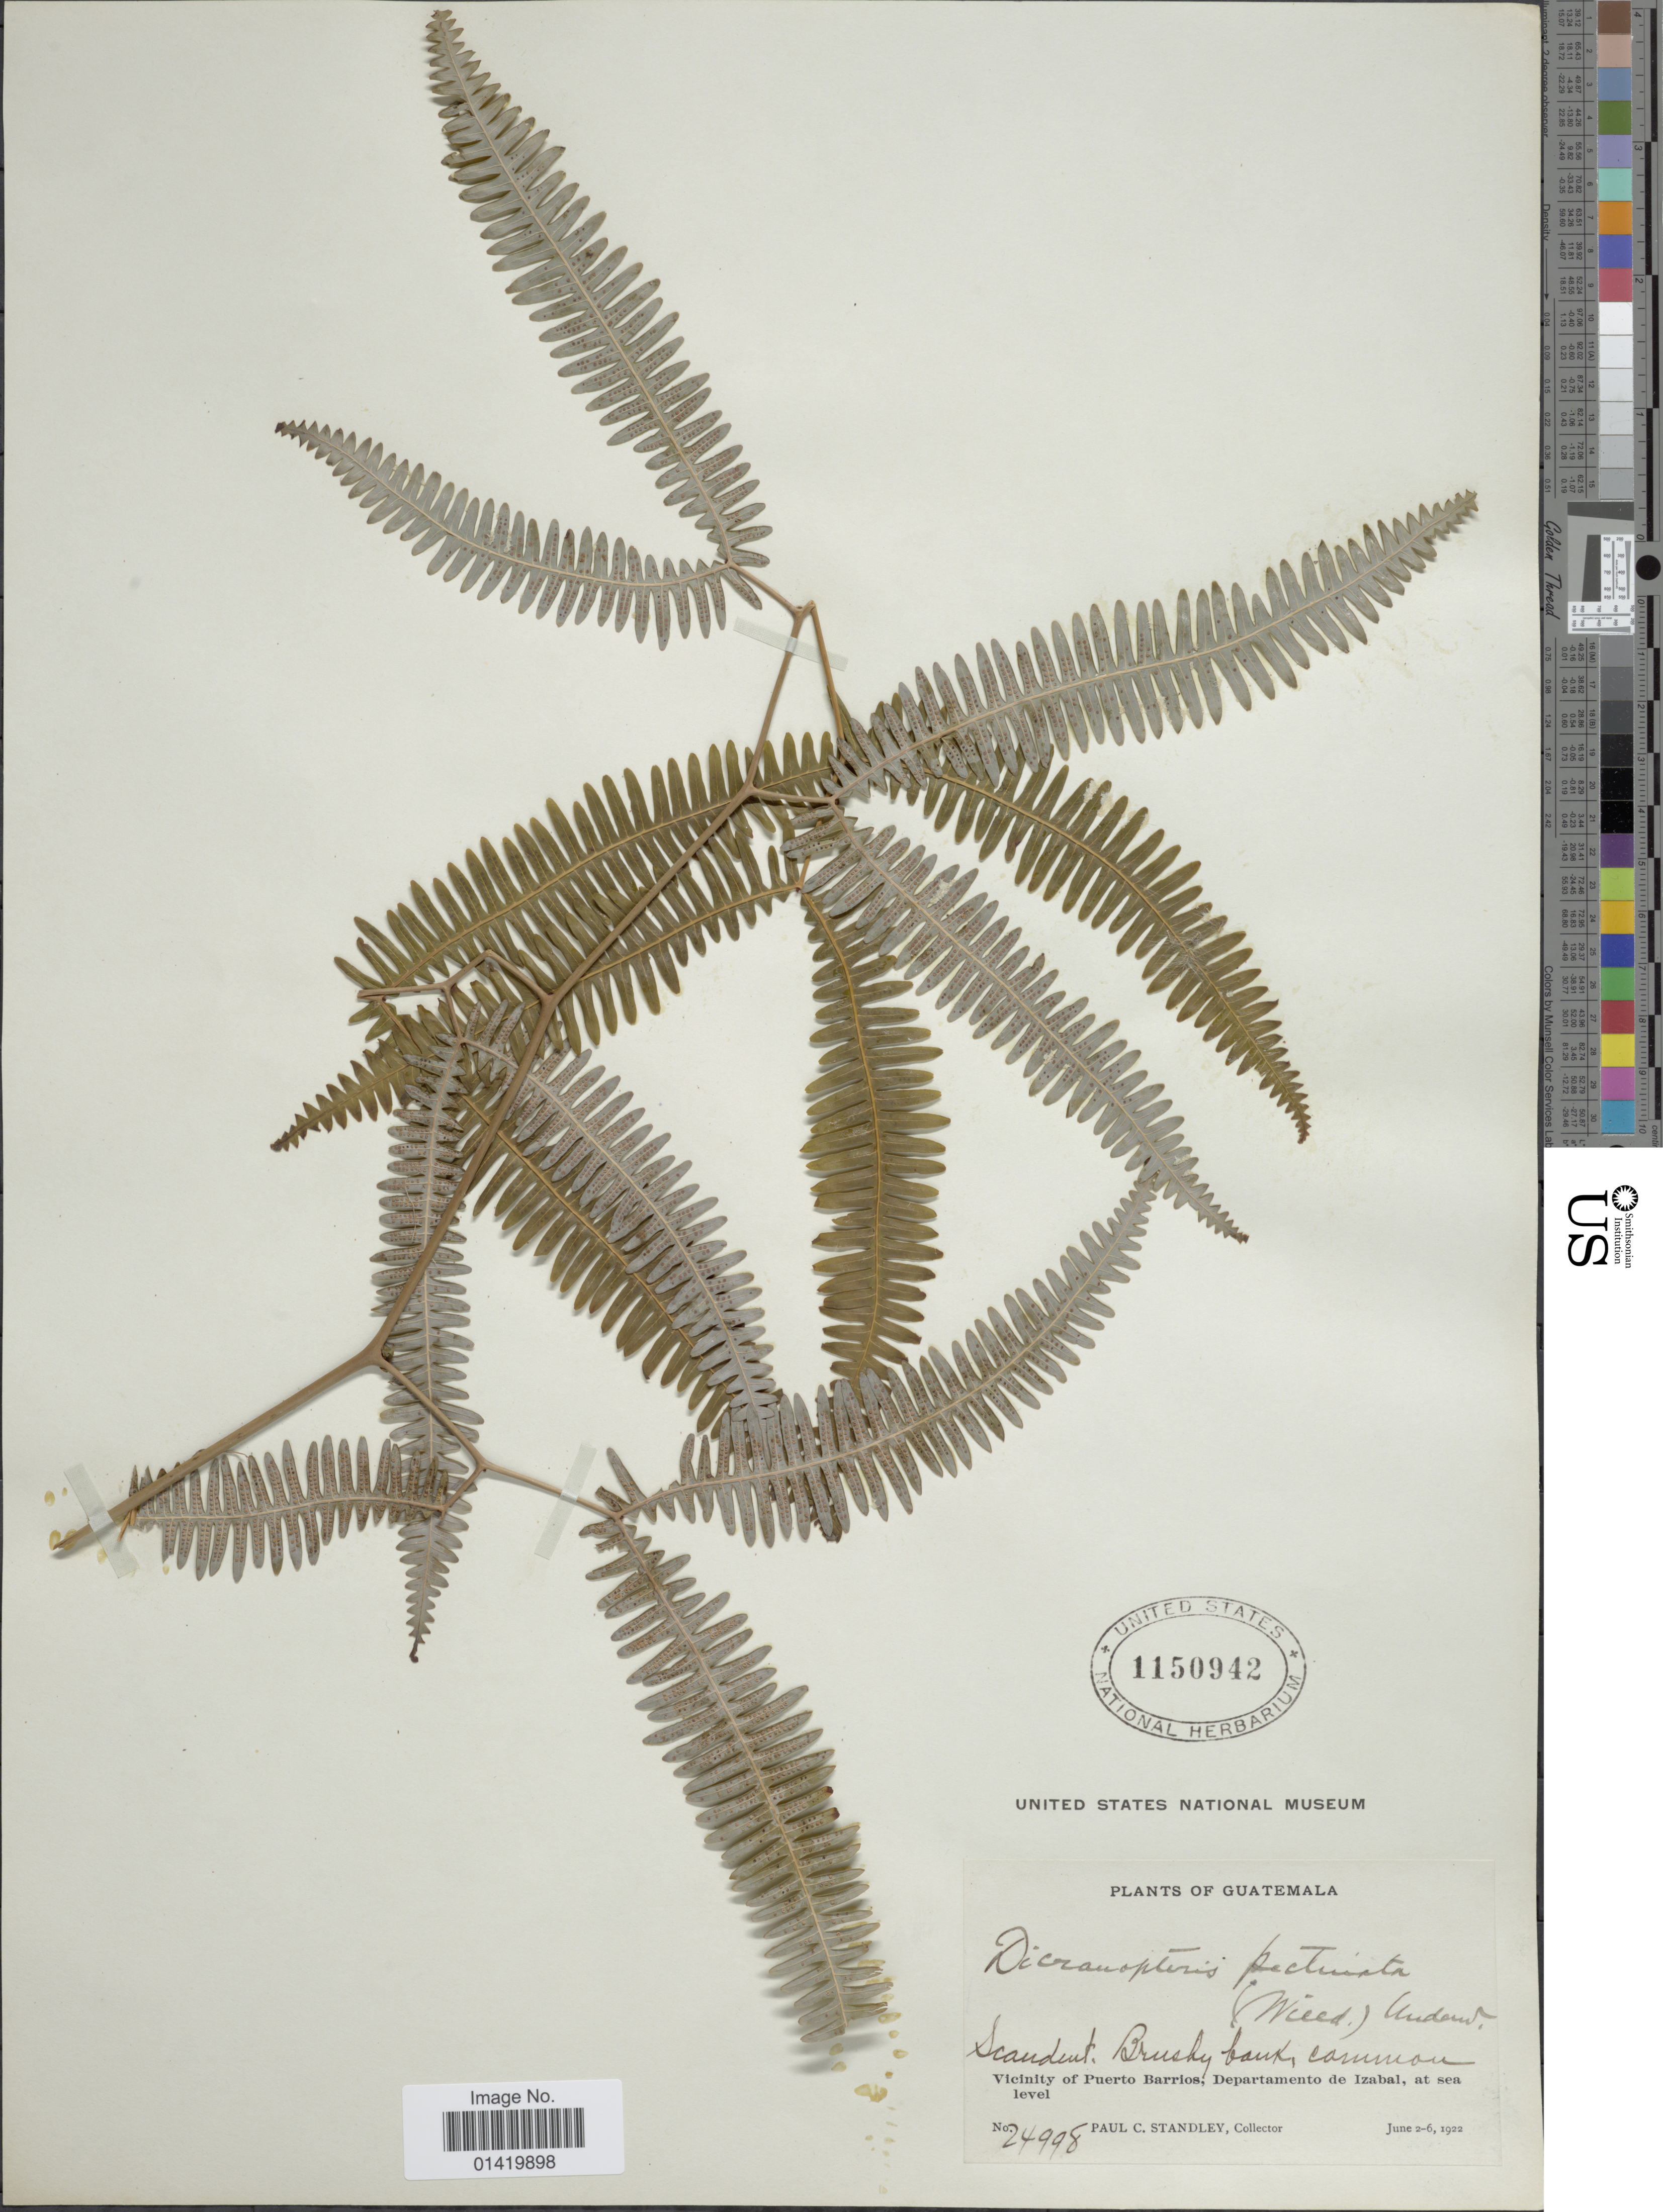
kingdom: Plantae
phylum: Tracheophyta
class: Polypodiopsida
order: Gleicheniales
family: Gleicheniaceae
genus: Gleichenella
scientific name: Gleichenella pectinata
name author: (Willd.) Ching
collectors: P. C. Standley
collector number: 24998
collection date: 1922-06-02/1922-06-06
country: Guatemala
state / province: Izabal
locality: Vicinity of Puerto Barrios, Departamento de Izabal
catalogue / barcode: US 1150942